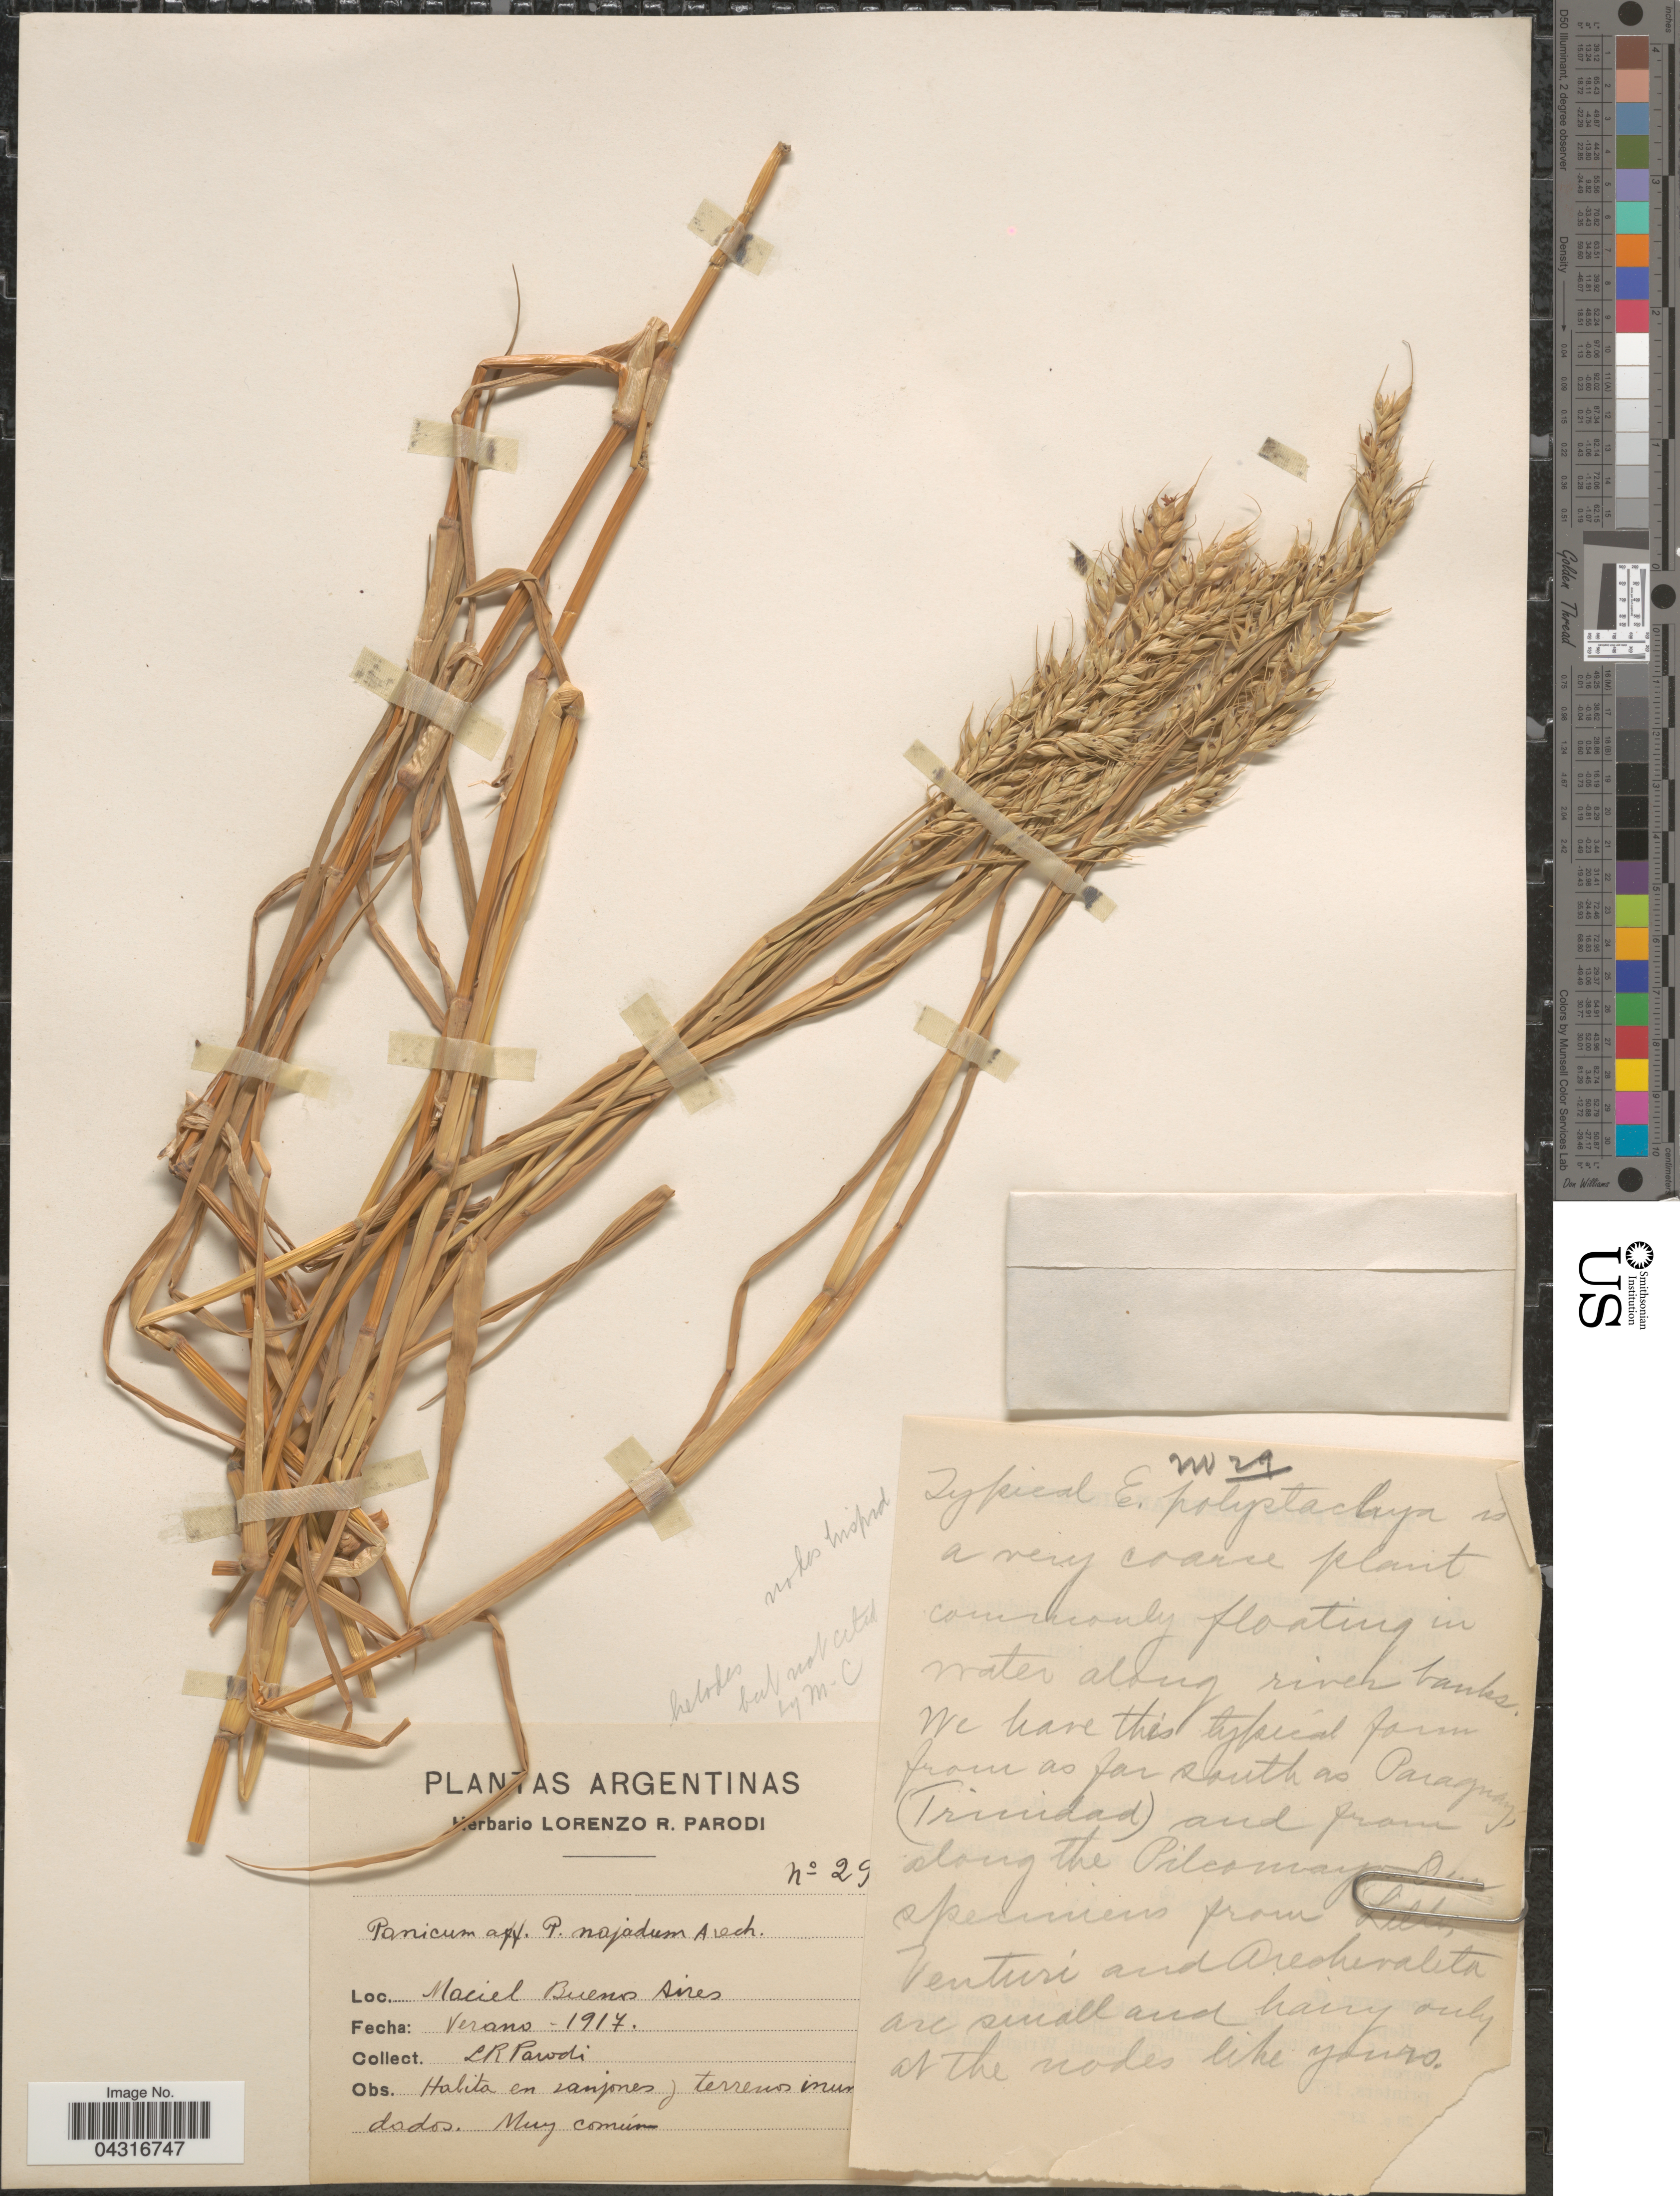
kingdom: Plantae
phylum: Tracheophyta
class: Liliopsida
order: Poales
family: Poaceae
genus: Echinochloa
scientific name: Echinochloa helodes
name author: (Hack.) Parodi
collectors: L. R. Parodi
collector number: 29!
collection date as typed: Verano 1917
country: Argentina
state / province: Buenos Aires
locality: Maciel.